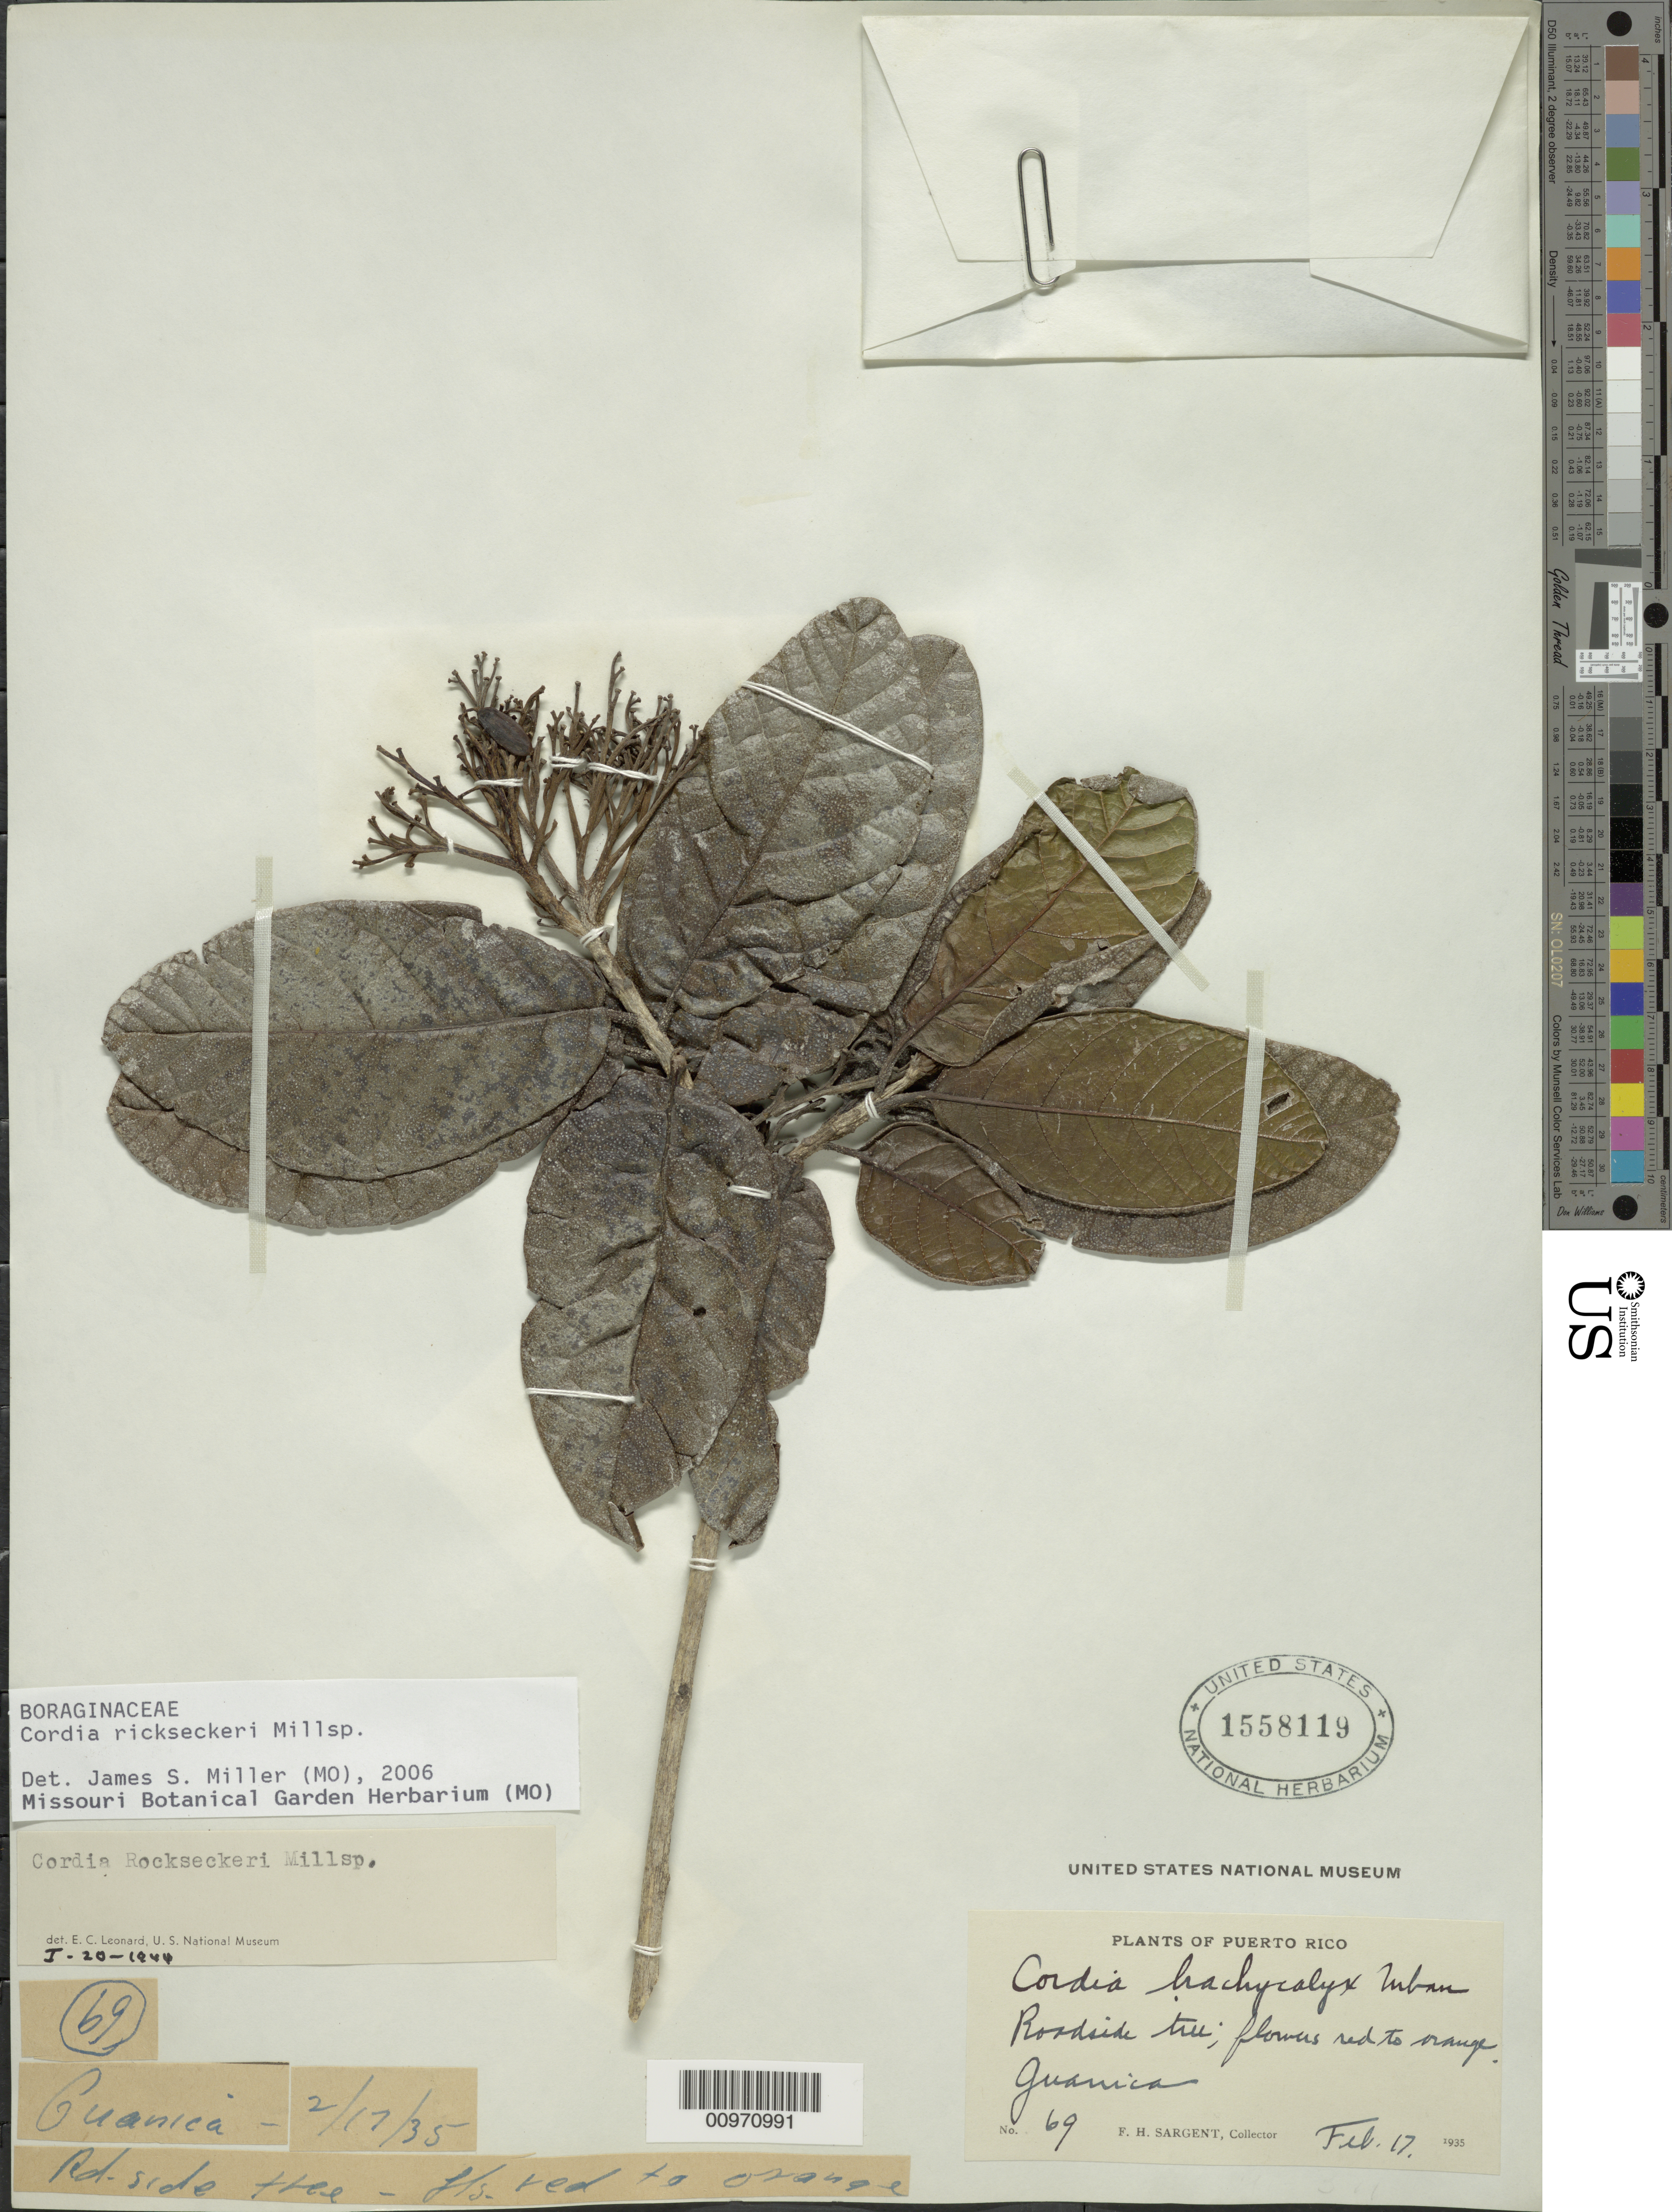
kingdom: Plantae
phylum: Tracheophyta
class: Magnoliopsida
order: Boraginales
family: Cordiaceae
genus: Cordia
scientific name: Cordia rickseckeri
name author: Millsp.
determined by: Miller, James S., (MO), Missouri Botanical Garden (UNITED STATES)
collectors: F. H. Sargent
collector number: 69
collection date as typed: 17 Feb 1935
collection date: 1935-02-17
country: Puerto Rico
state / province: Guánica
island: Puerto Rico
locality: Guanica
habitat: Roadside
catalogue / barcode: US 1558119